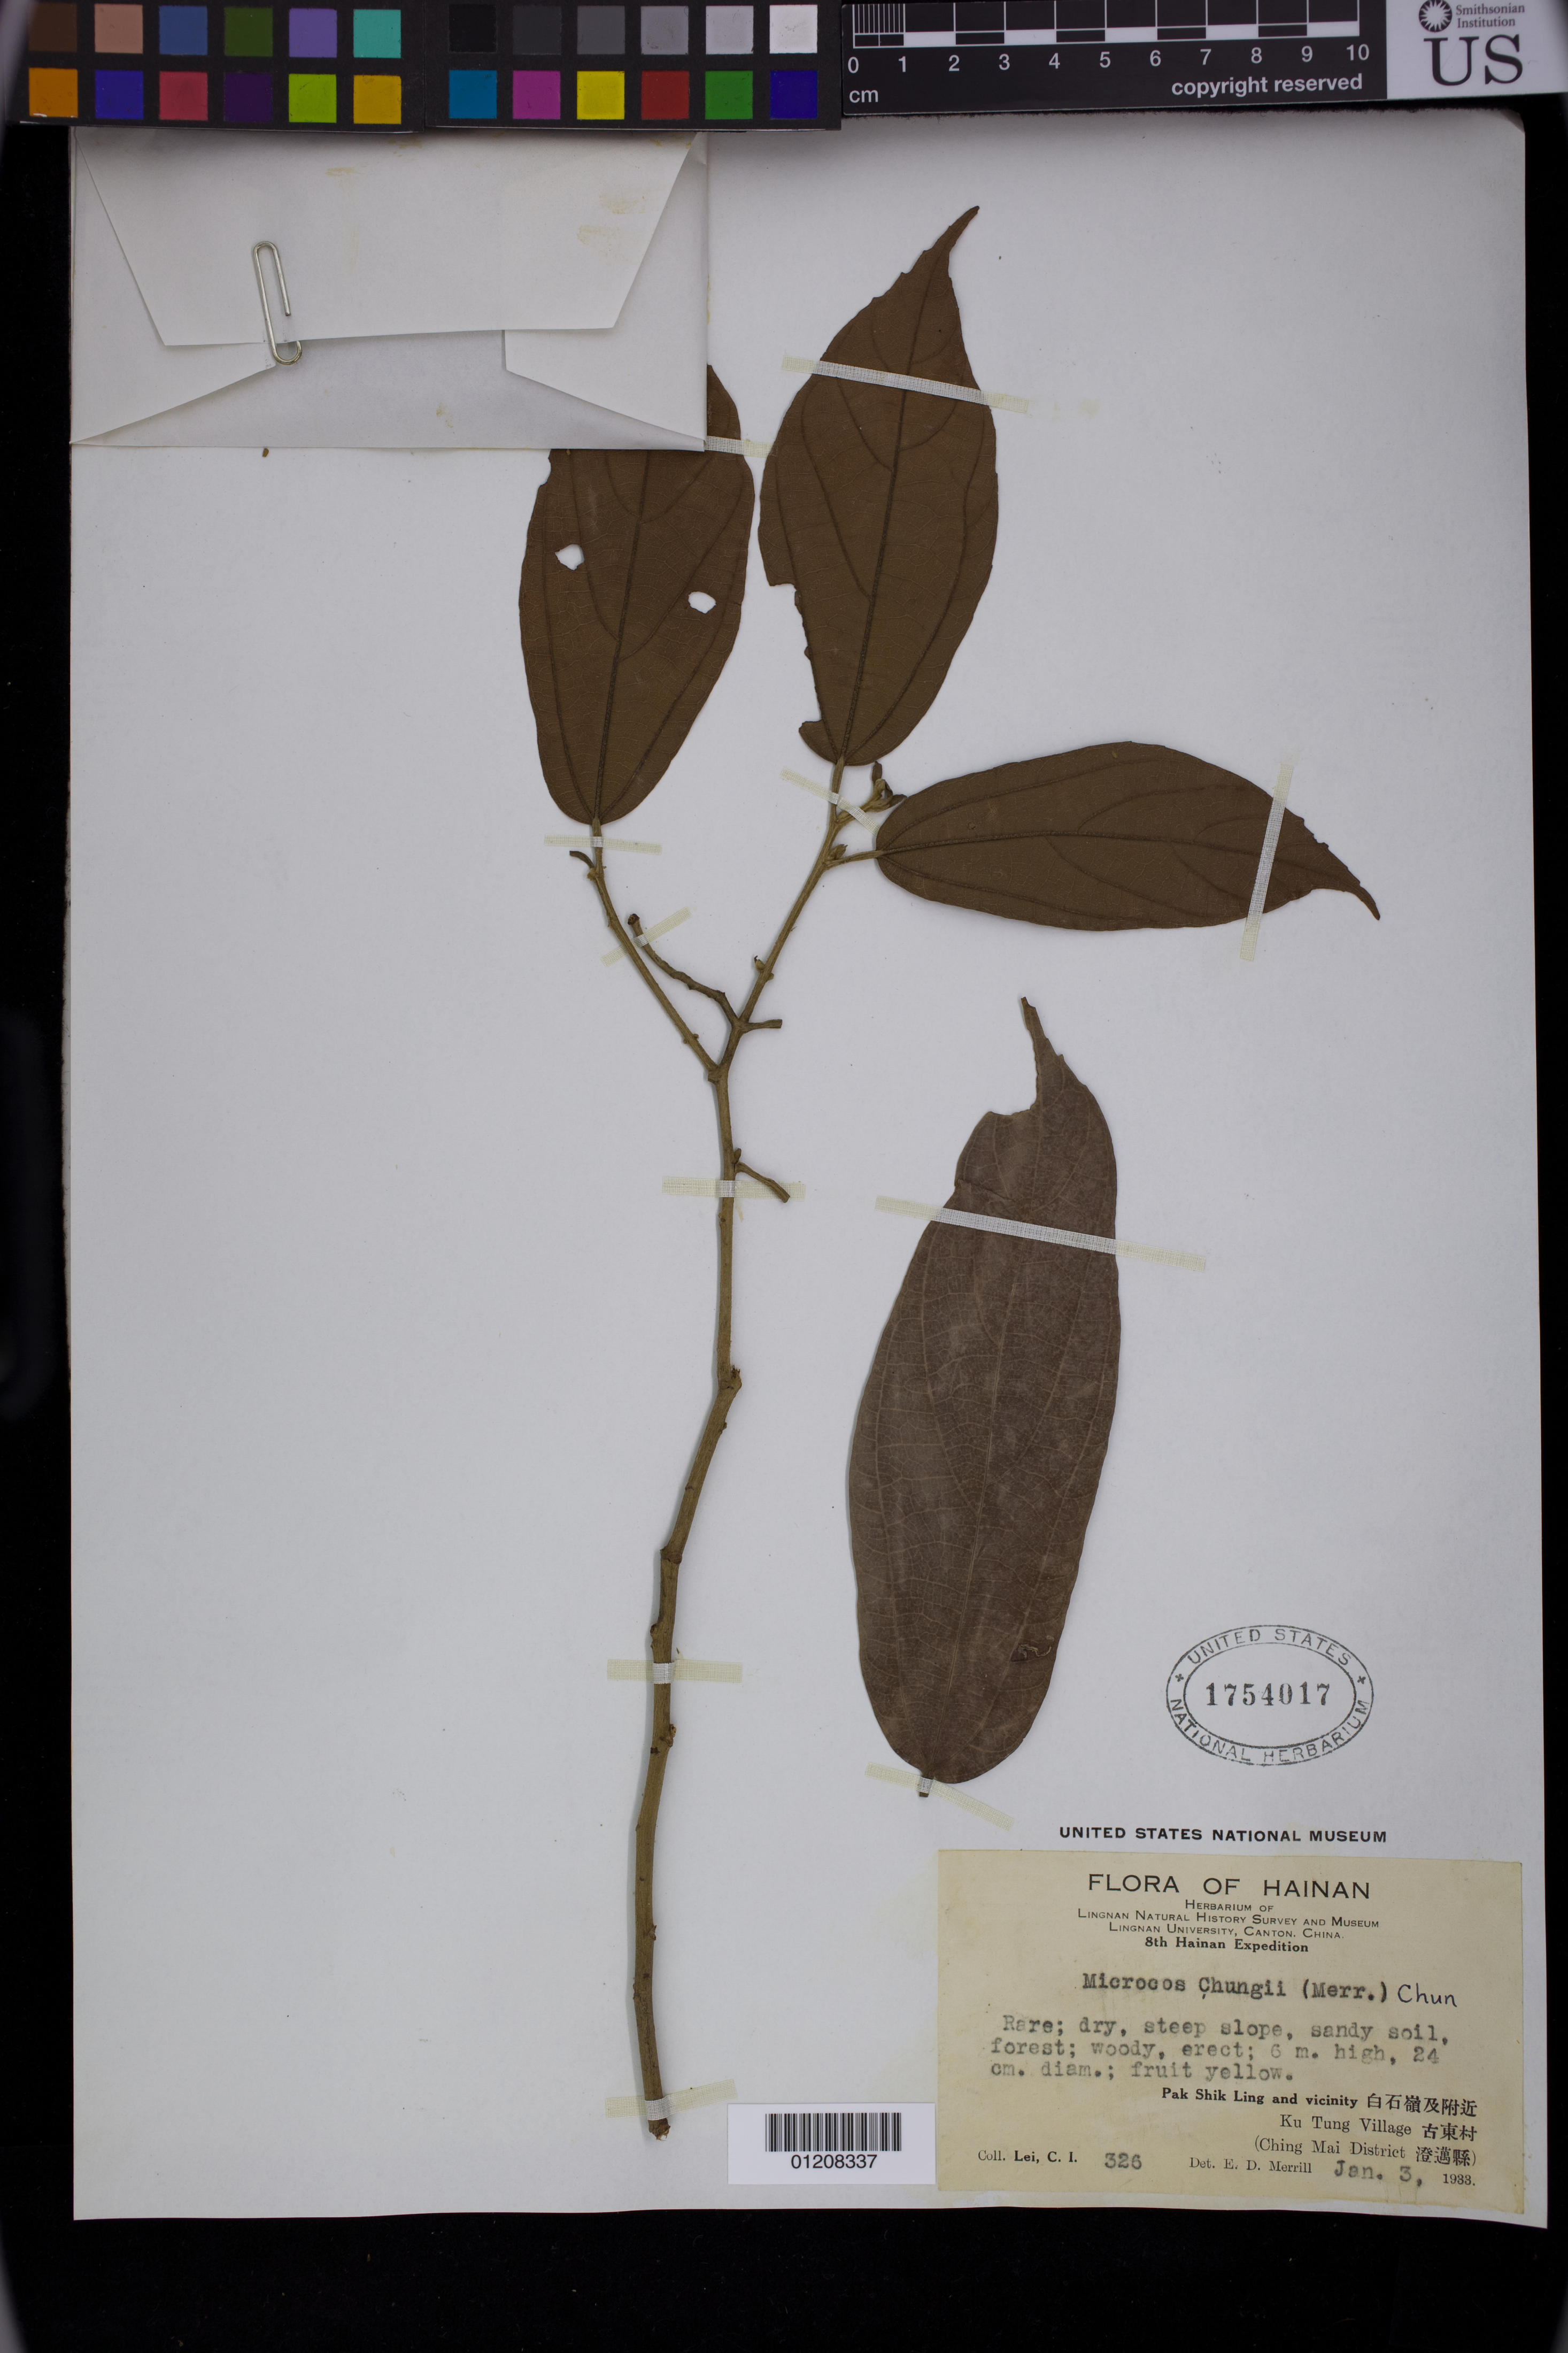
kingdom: Plantae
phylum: Tracheophyta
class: Magnoliopsida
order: Malvales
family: Malvaceae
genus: Microcos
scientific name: Microcos chungii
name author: (Merr.) Chun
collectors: C. I. Lei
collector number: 326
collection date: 1933-01-03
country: China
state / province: Hainan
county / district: Ching Mai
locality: Pak Shik Ling and vicinity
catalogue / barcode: US 1754017